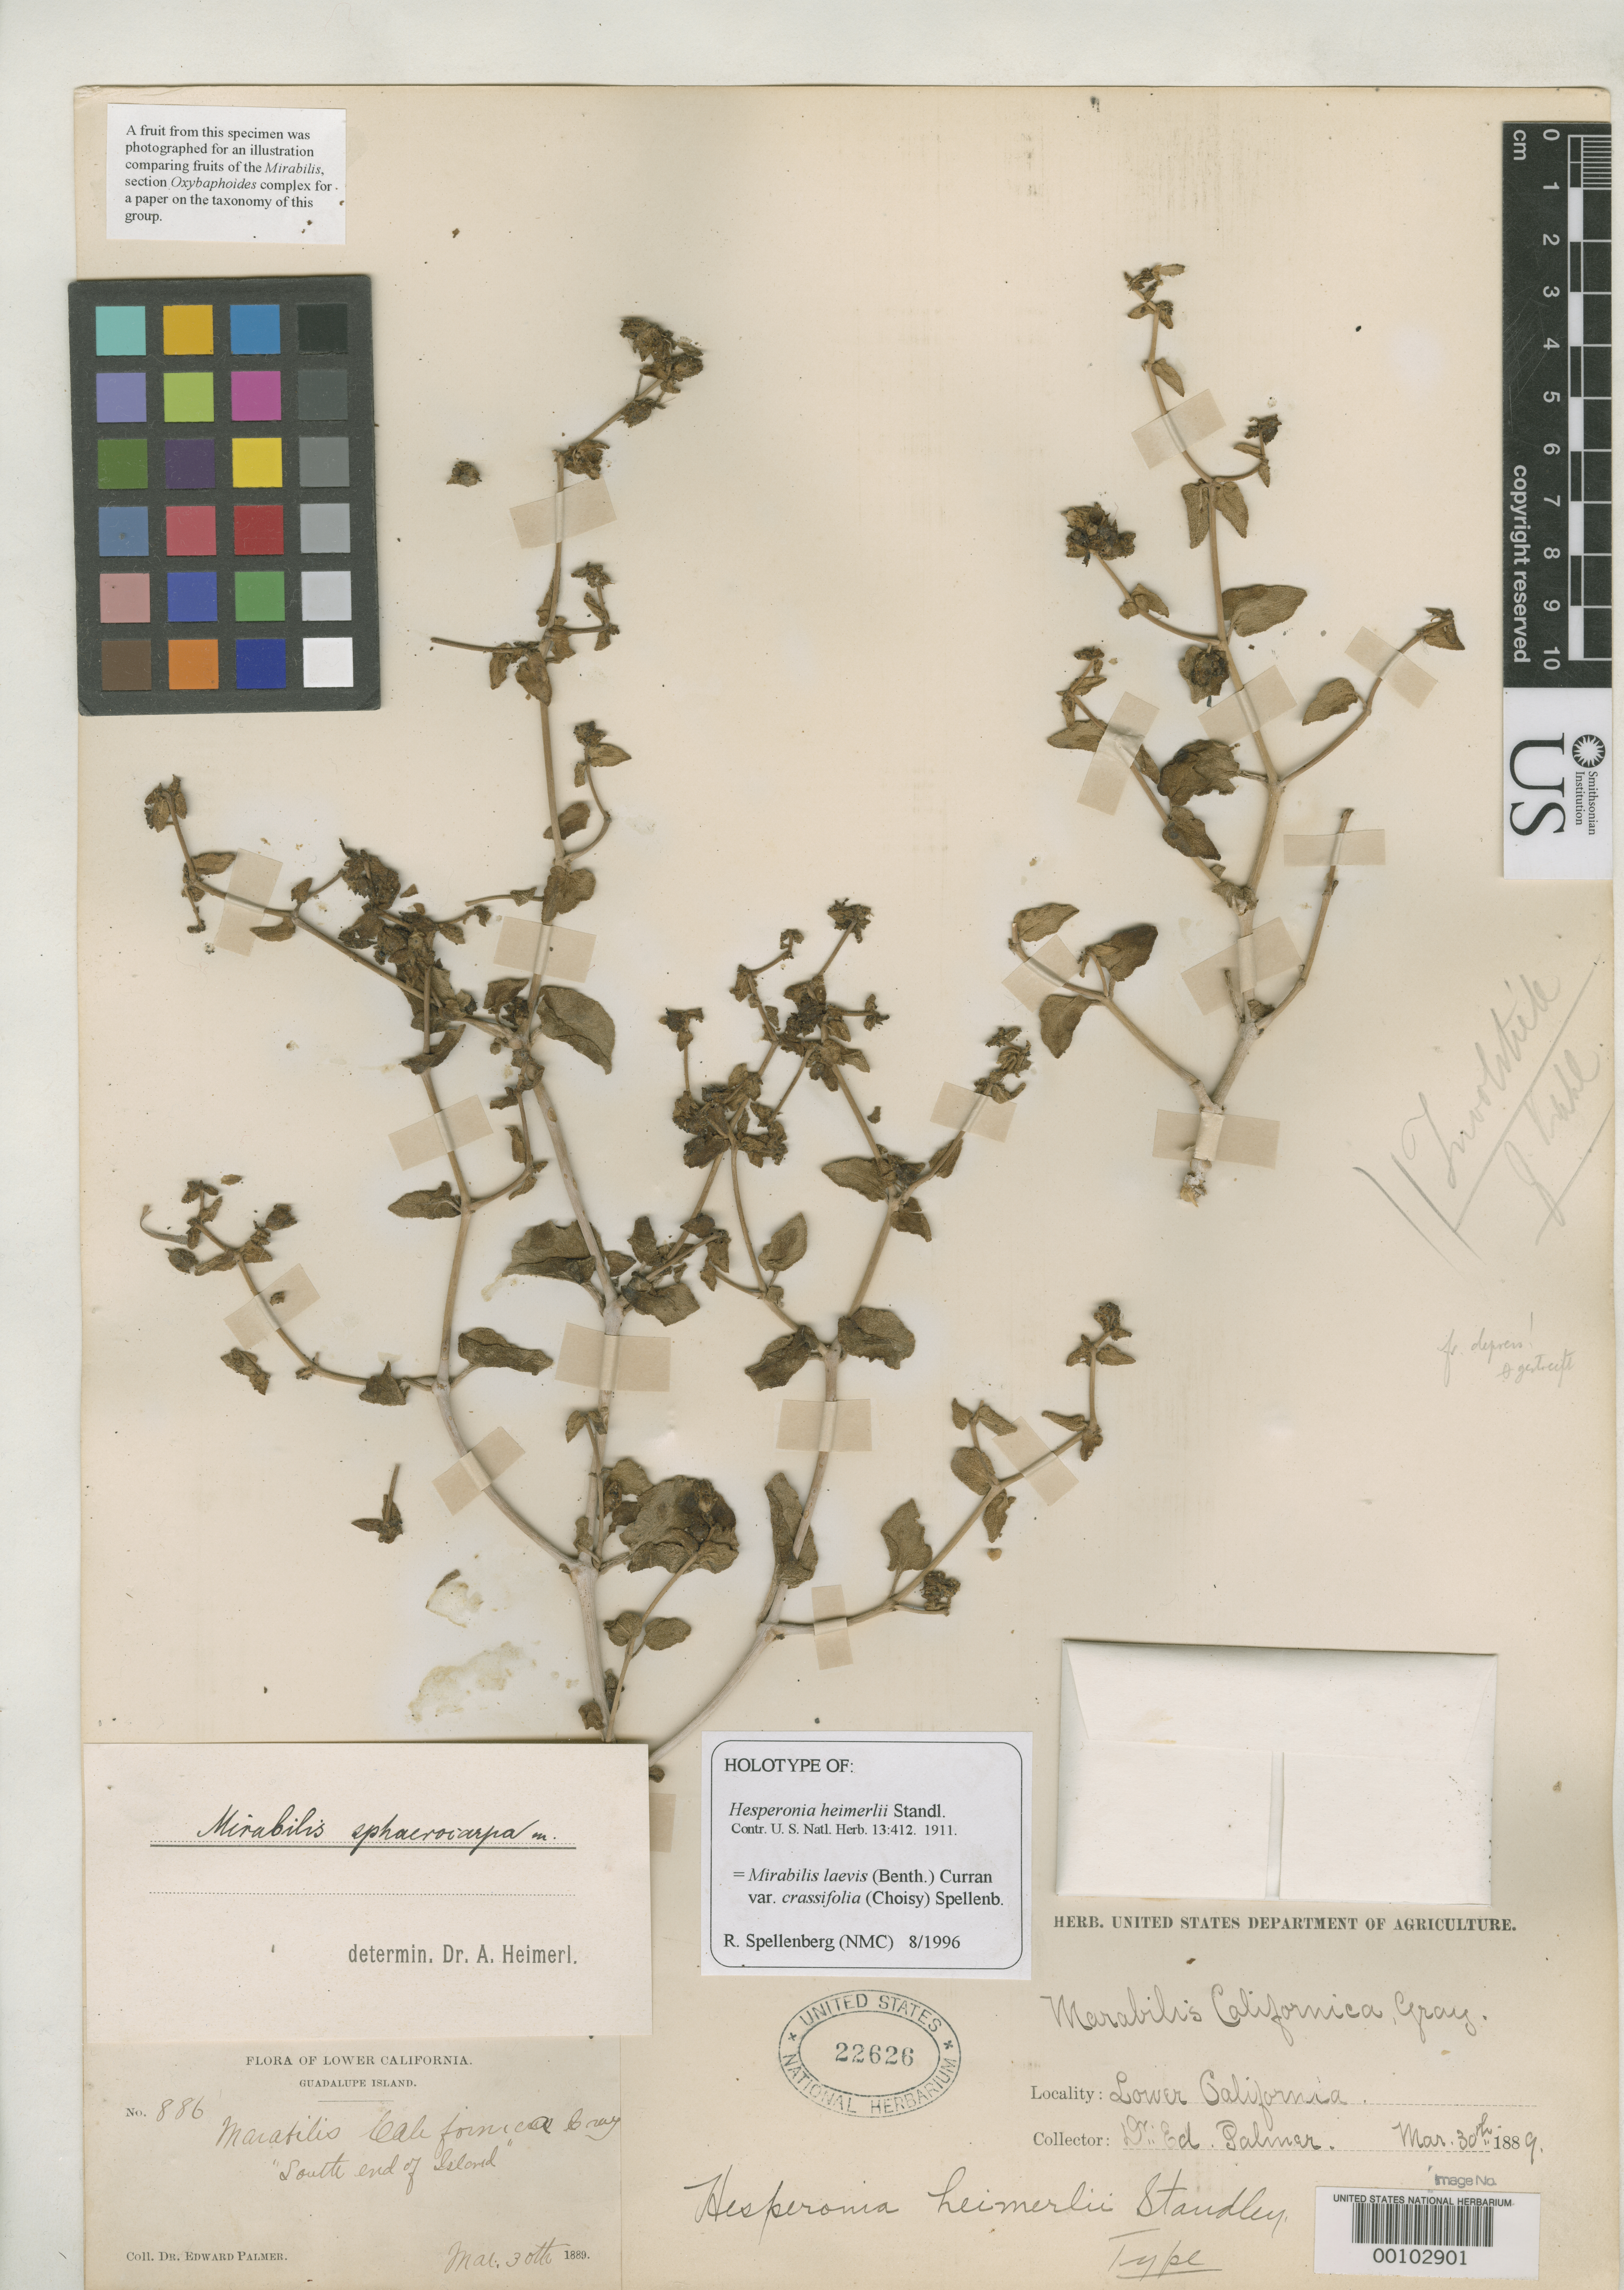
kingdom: Plantae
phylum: Tracheophyta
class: Magnoliopsida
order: Caryophyllales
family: Nyctaginaceae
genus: Hesperonia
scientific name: Hesperonia heimerlii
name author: Standl.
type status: Holotype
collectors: E. Palmer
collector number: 886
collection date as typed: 30 Mar 1889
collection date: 1889-03-30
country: Mexico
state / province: Baja California Norte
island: Guadalupe Island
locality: S end of island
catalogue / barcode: US 22626